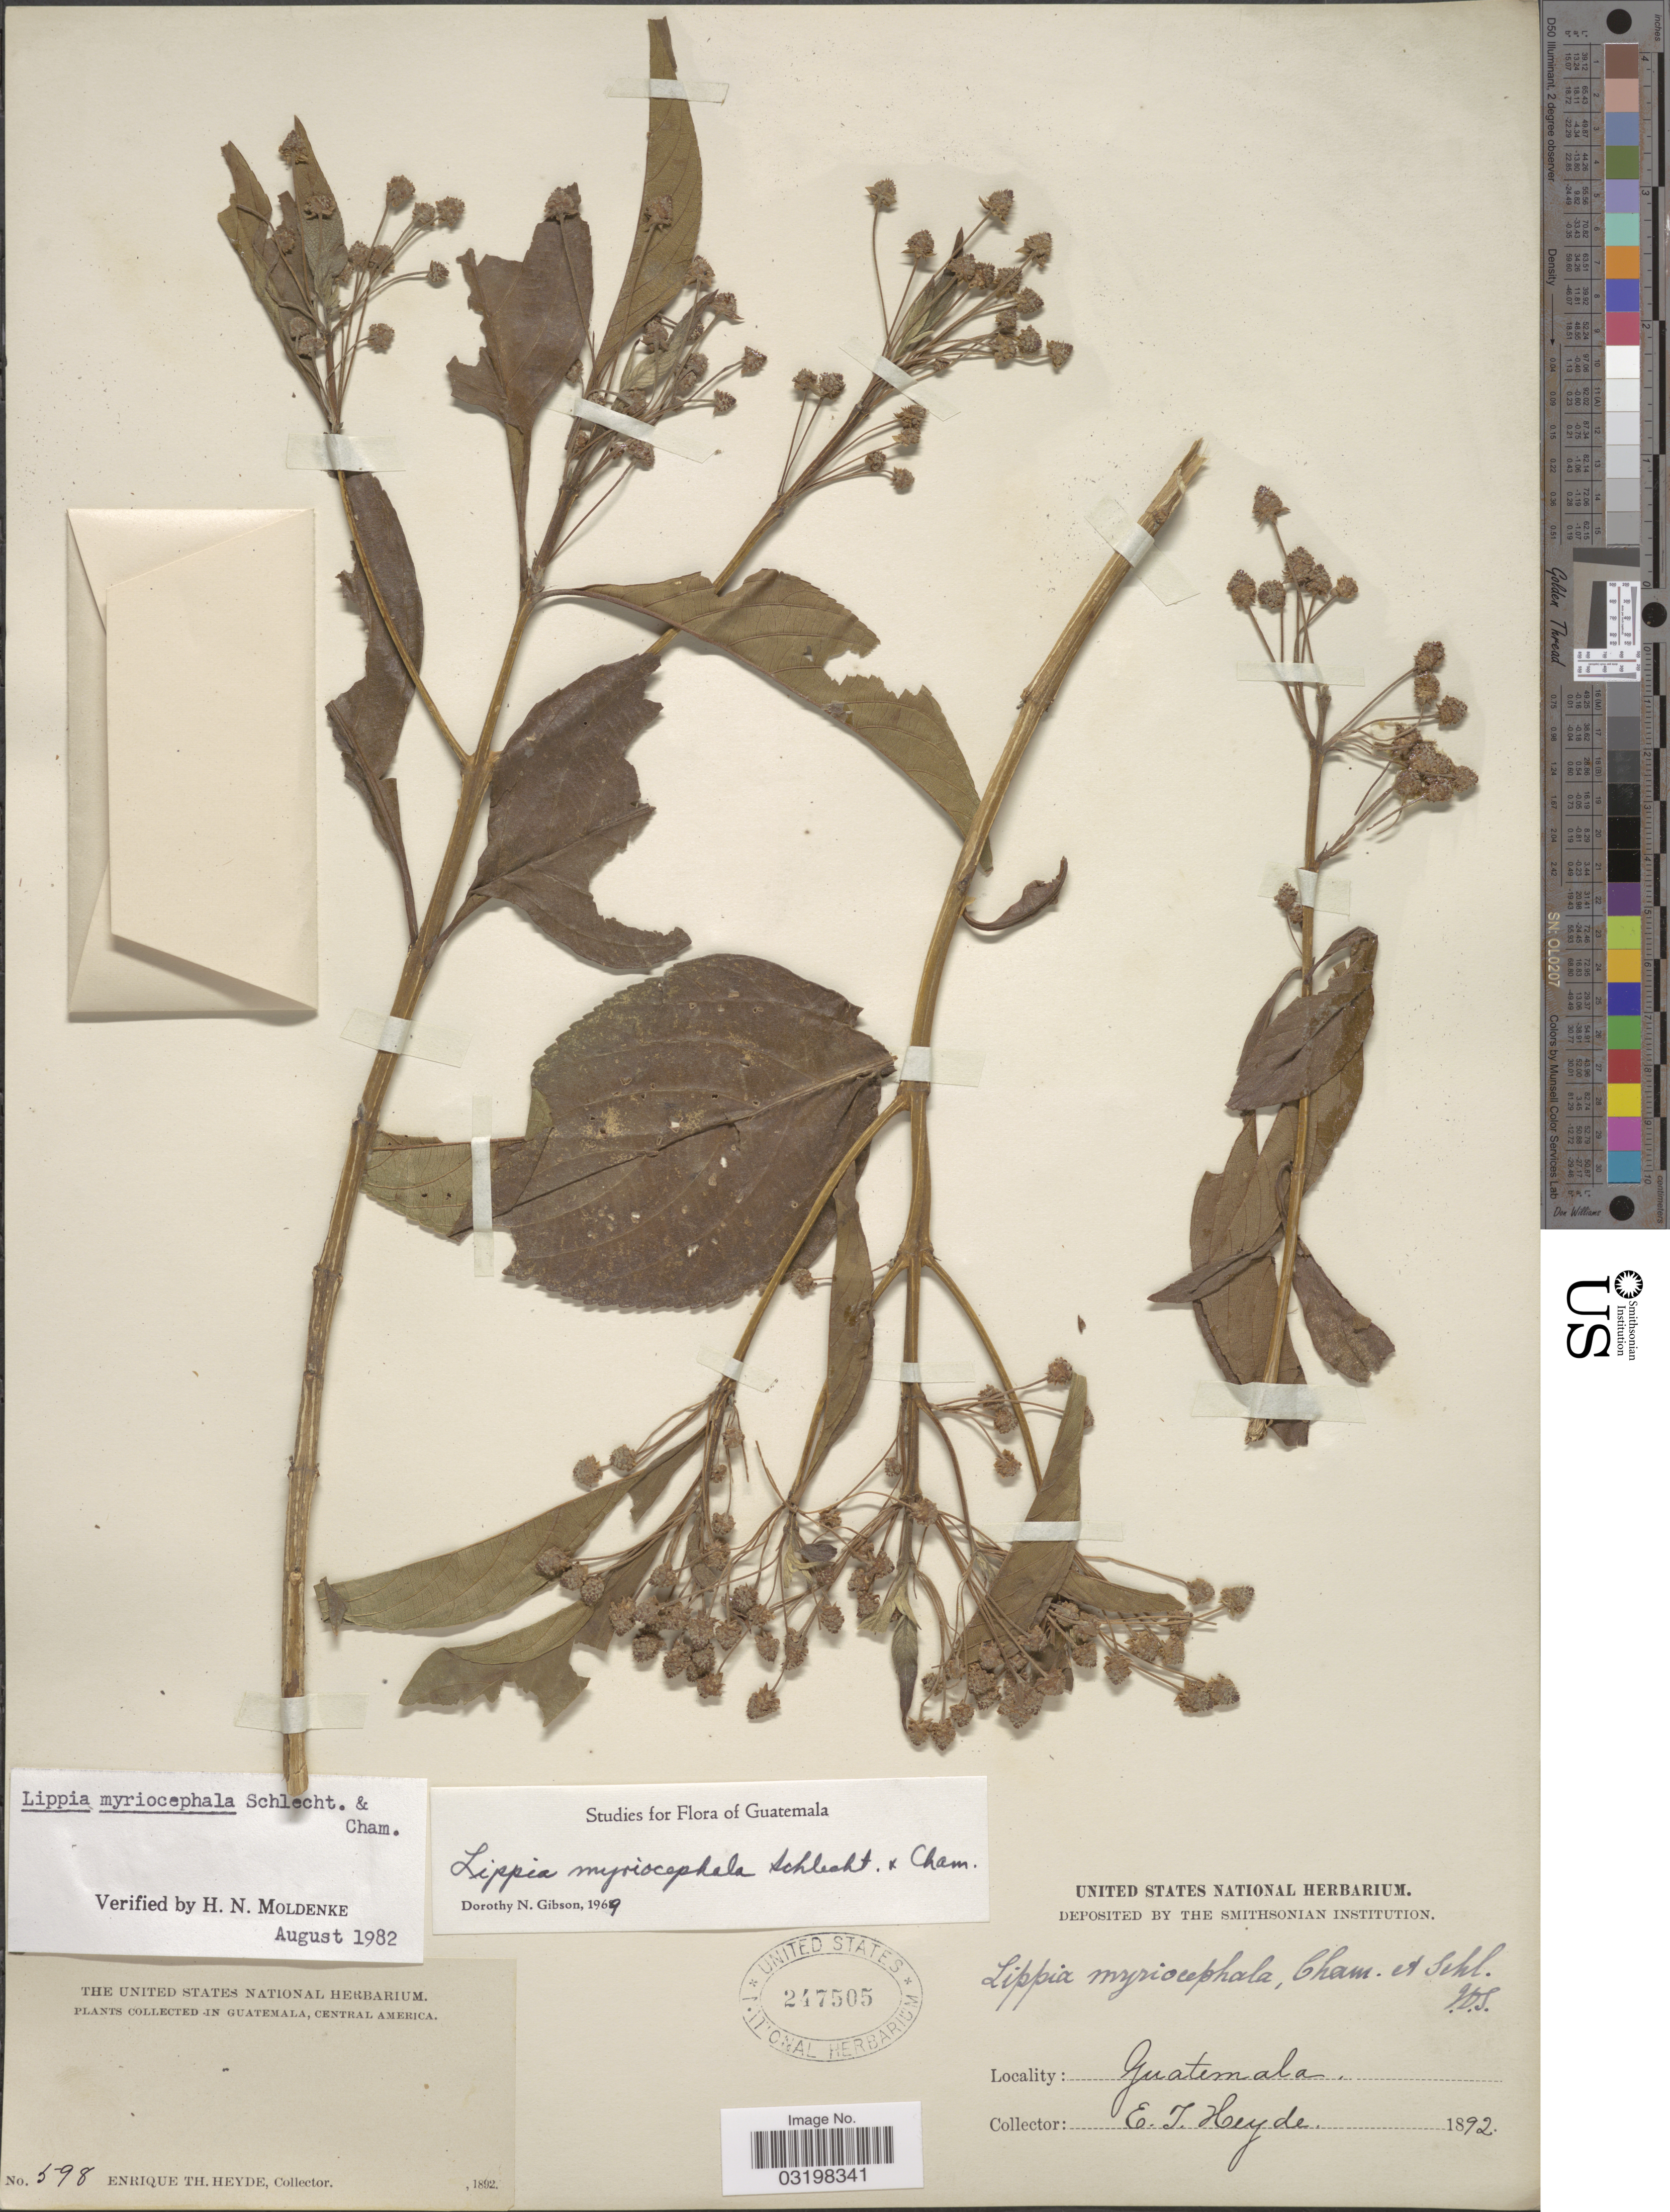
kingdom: Plantae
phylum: Tracheophyta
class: Magnoliopsida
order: Lamiales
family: Verbenaceae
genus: Lippia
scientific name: Lippia myriocephala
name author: Schltdl. & Cham.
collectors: E. T. Heyde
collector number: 598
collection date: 1892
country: Guatemala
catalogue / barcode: US 247505